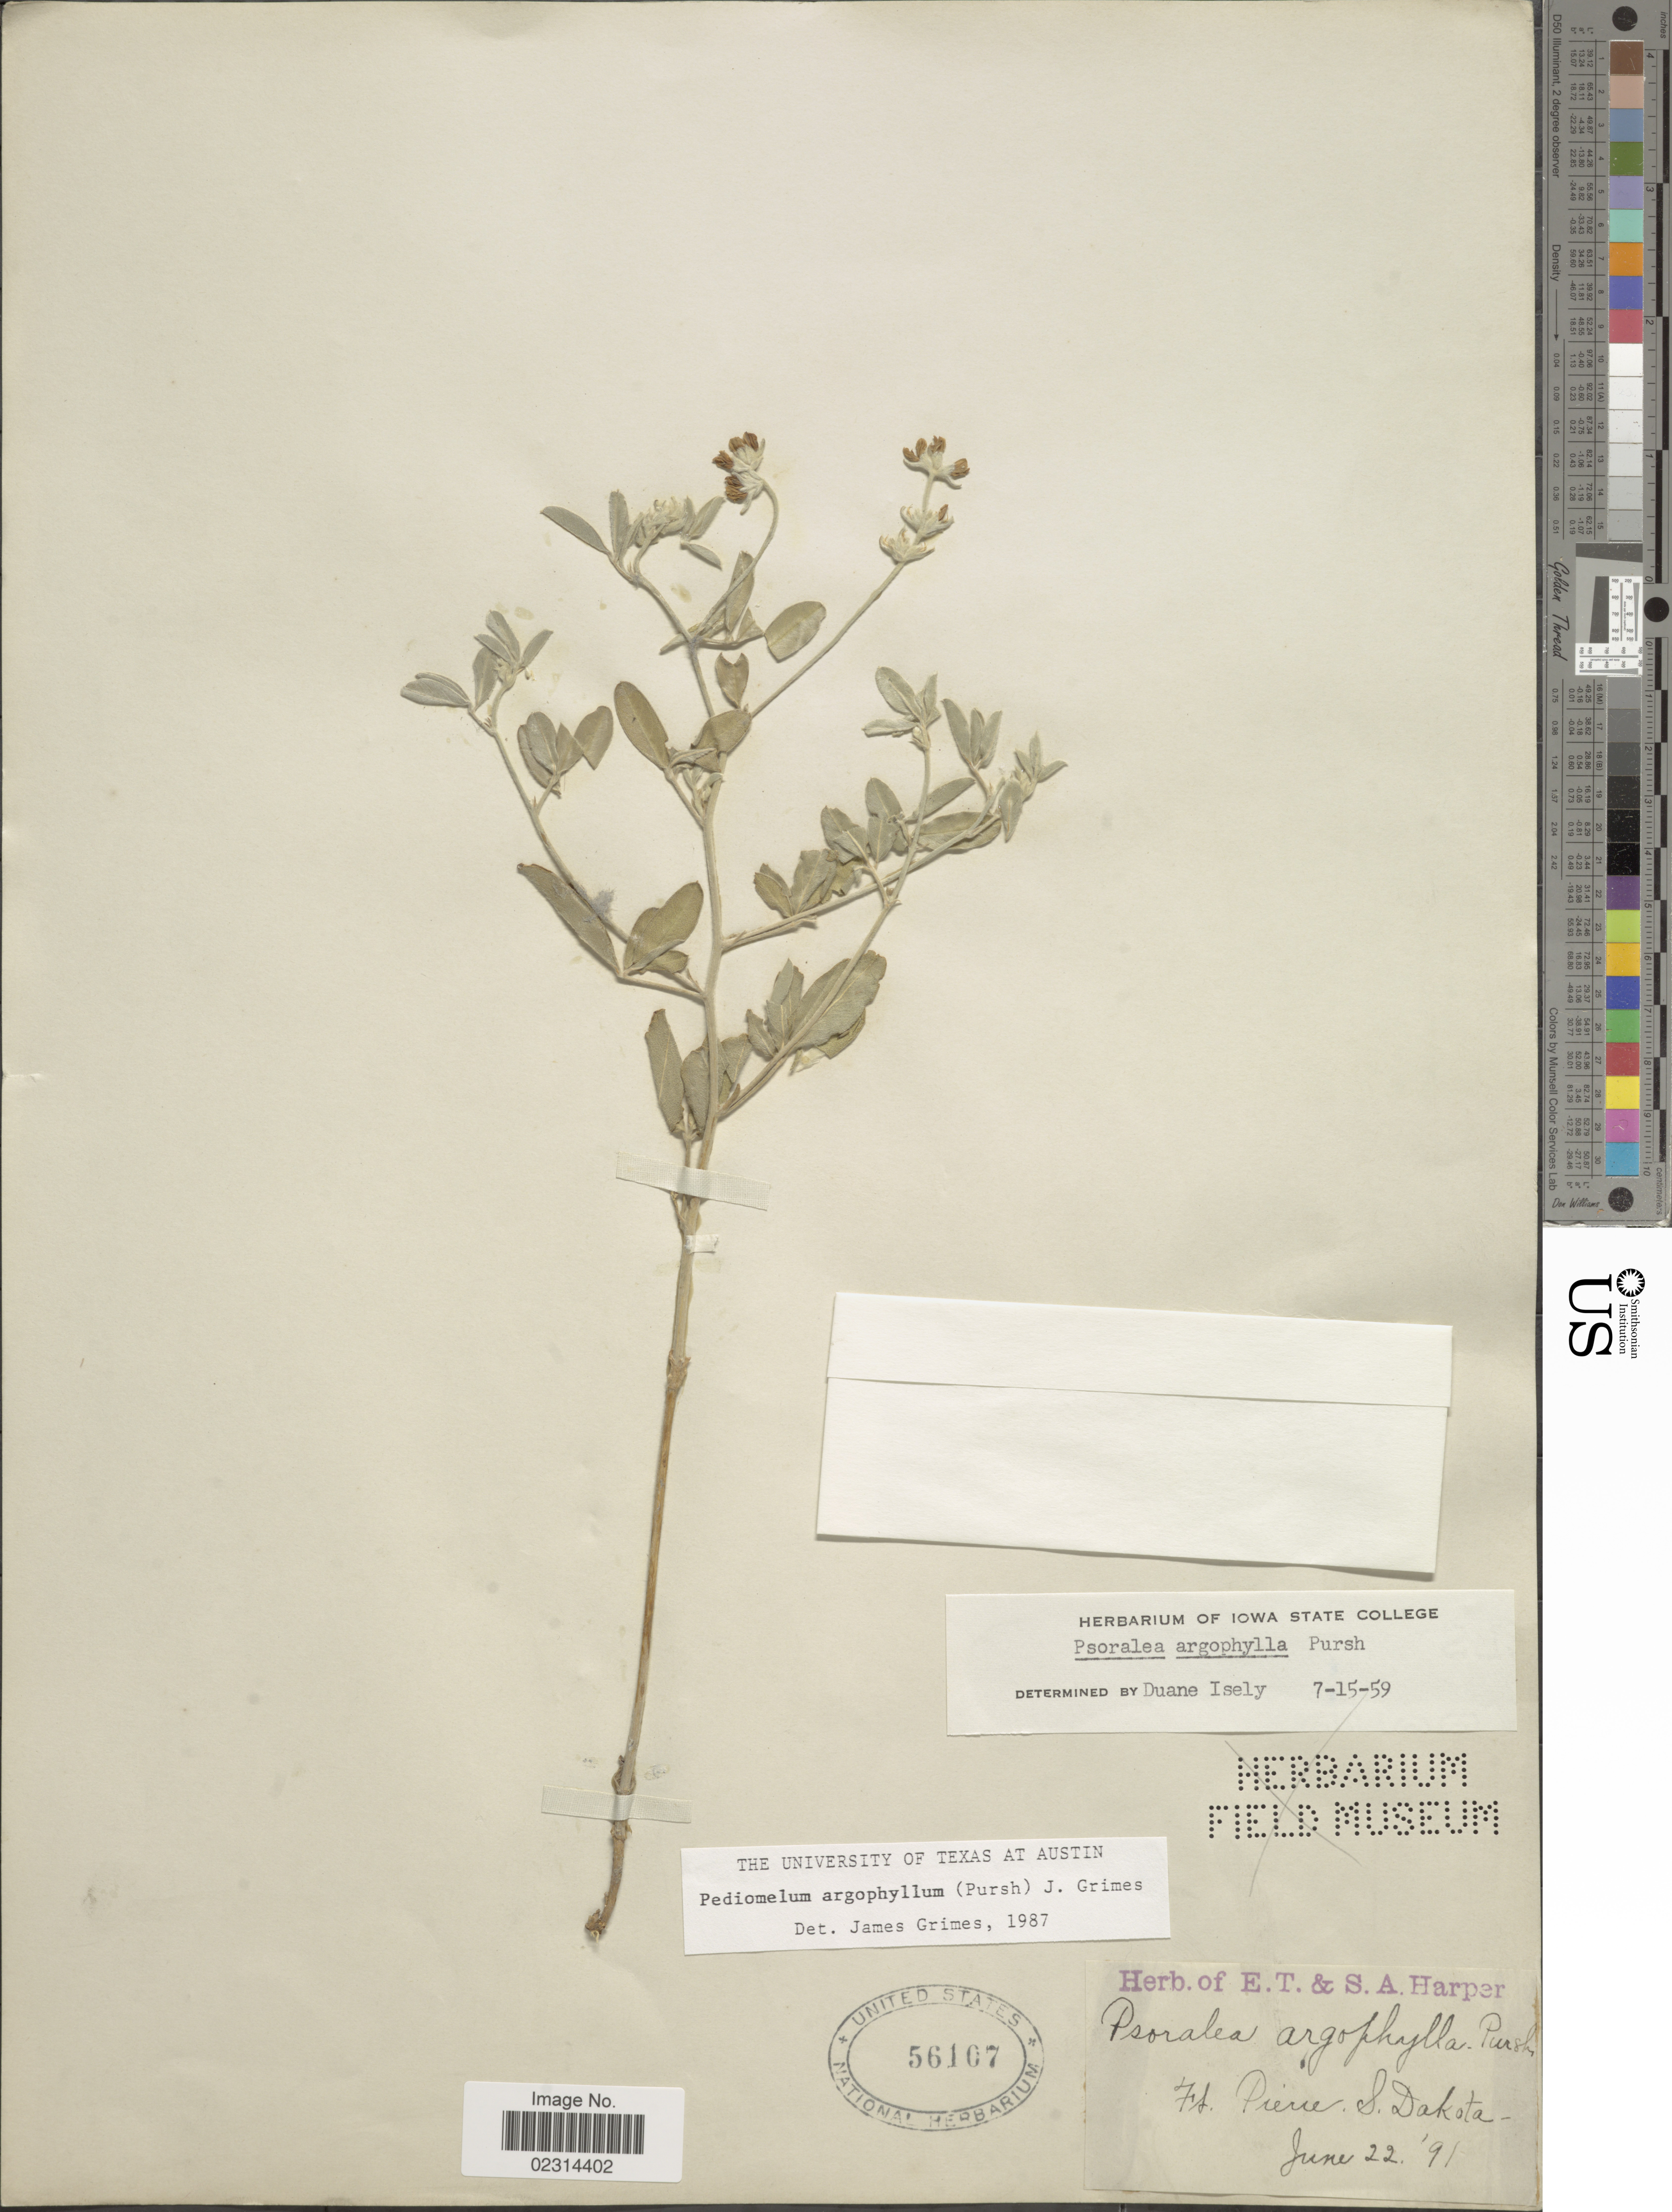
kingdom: Plantae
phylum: Tracheophyta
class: Magnoliopsida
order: Fabales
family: Fabaceae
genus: Pediomelum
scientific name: Pediomelum argophyllum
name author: (Pursh) J.W. Grimes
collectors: ex herb. E. T. & S. A. Harper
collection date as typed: Transcribed d/m/y: 22/6/91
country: United States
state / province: South Dakota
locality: Fl. Pierre [unsure placement]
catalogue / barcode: US 56107